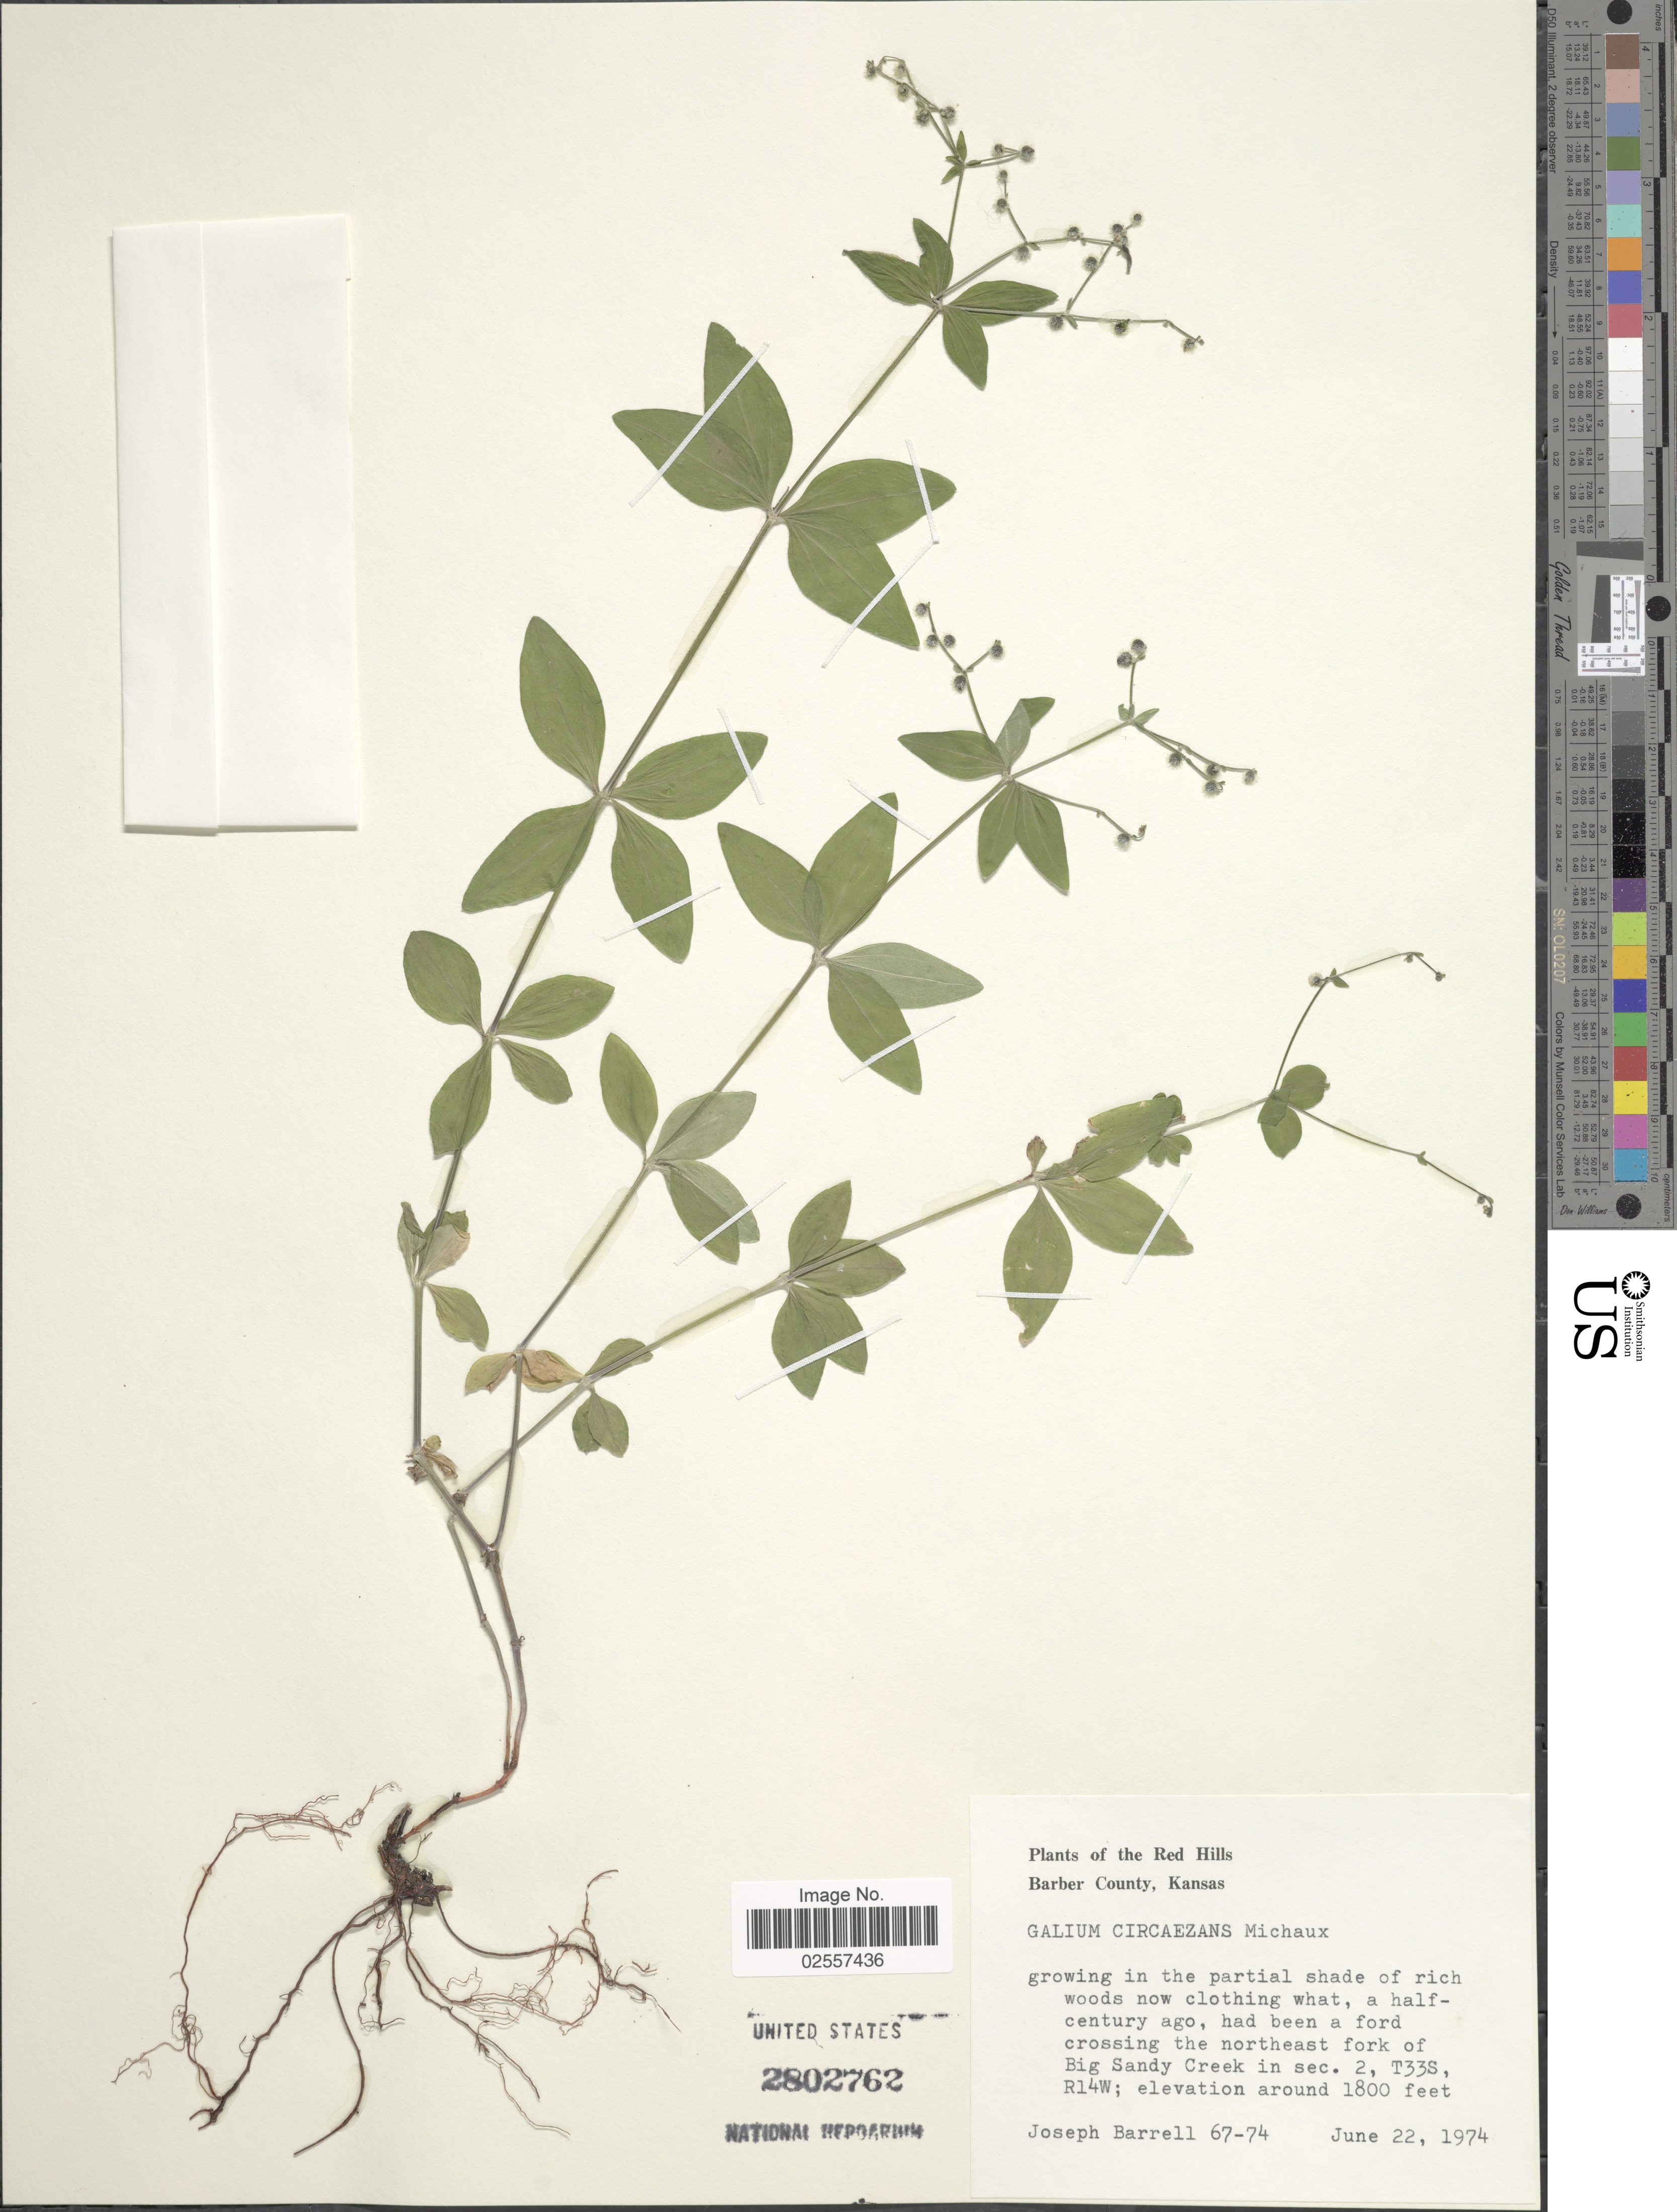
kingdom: Plantae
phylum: Tracheophyta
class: Magnoliopsida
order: Gentianales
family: Rubiaceae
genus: Galium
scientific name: Galium circaezans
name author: Michx.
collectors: J. Barrell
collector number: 67-74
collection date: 1974-06-22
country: United States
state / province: Kansas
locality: Red Hills. Barber County. a ford crossing the northeast fork of Big Sandy Creek in sec. 2, T33S, R14W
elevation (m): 549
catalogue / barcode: US 2802762